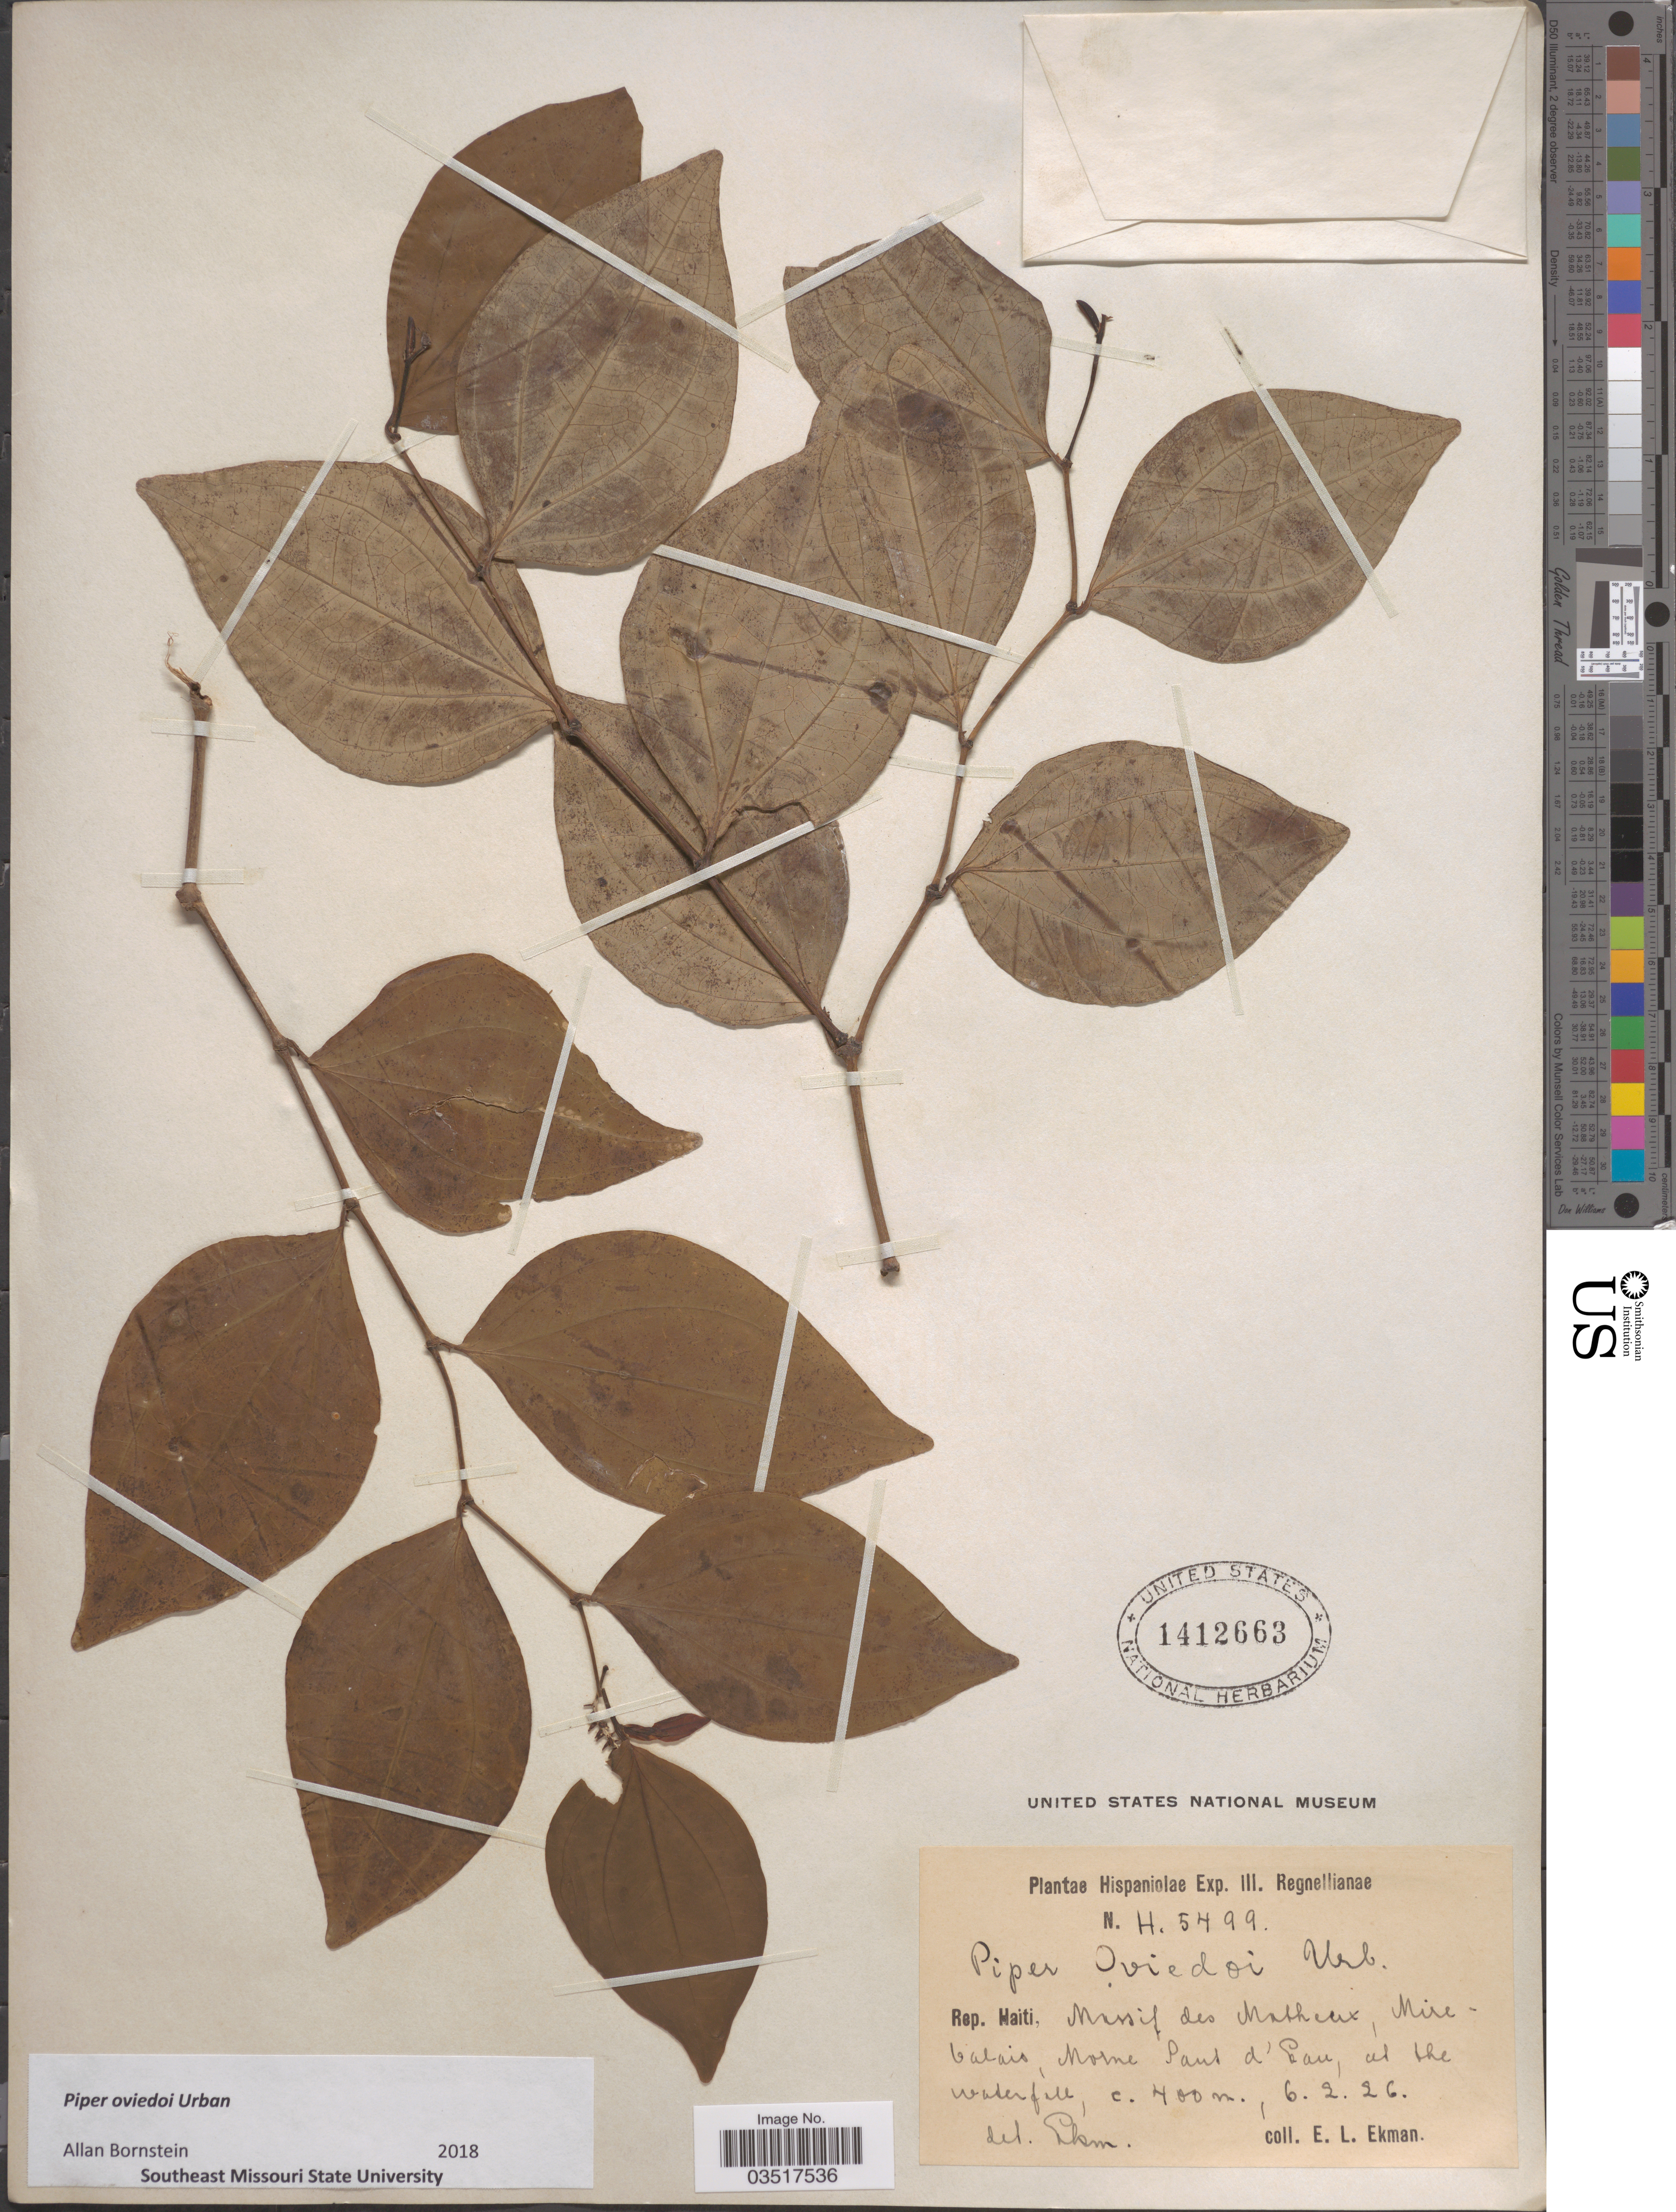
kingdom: Plantae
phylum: Tracheophyta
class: Magnoliopsida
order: Piperales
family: Piperaceae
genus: Piper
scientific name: Piper oviedoi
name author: Urb.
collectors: E. L. Ekman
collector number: H5499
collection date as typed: Transcribed d/m/y: 6/2/26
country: Haiti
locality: Rep. Haiti, Massif des Matheux, Mirebalais, Morne Saut d'Eau, at the waterfall.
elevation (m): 400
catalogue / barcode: US 1412663